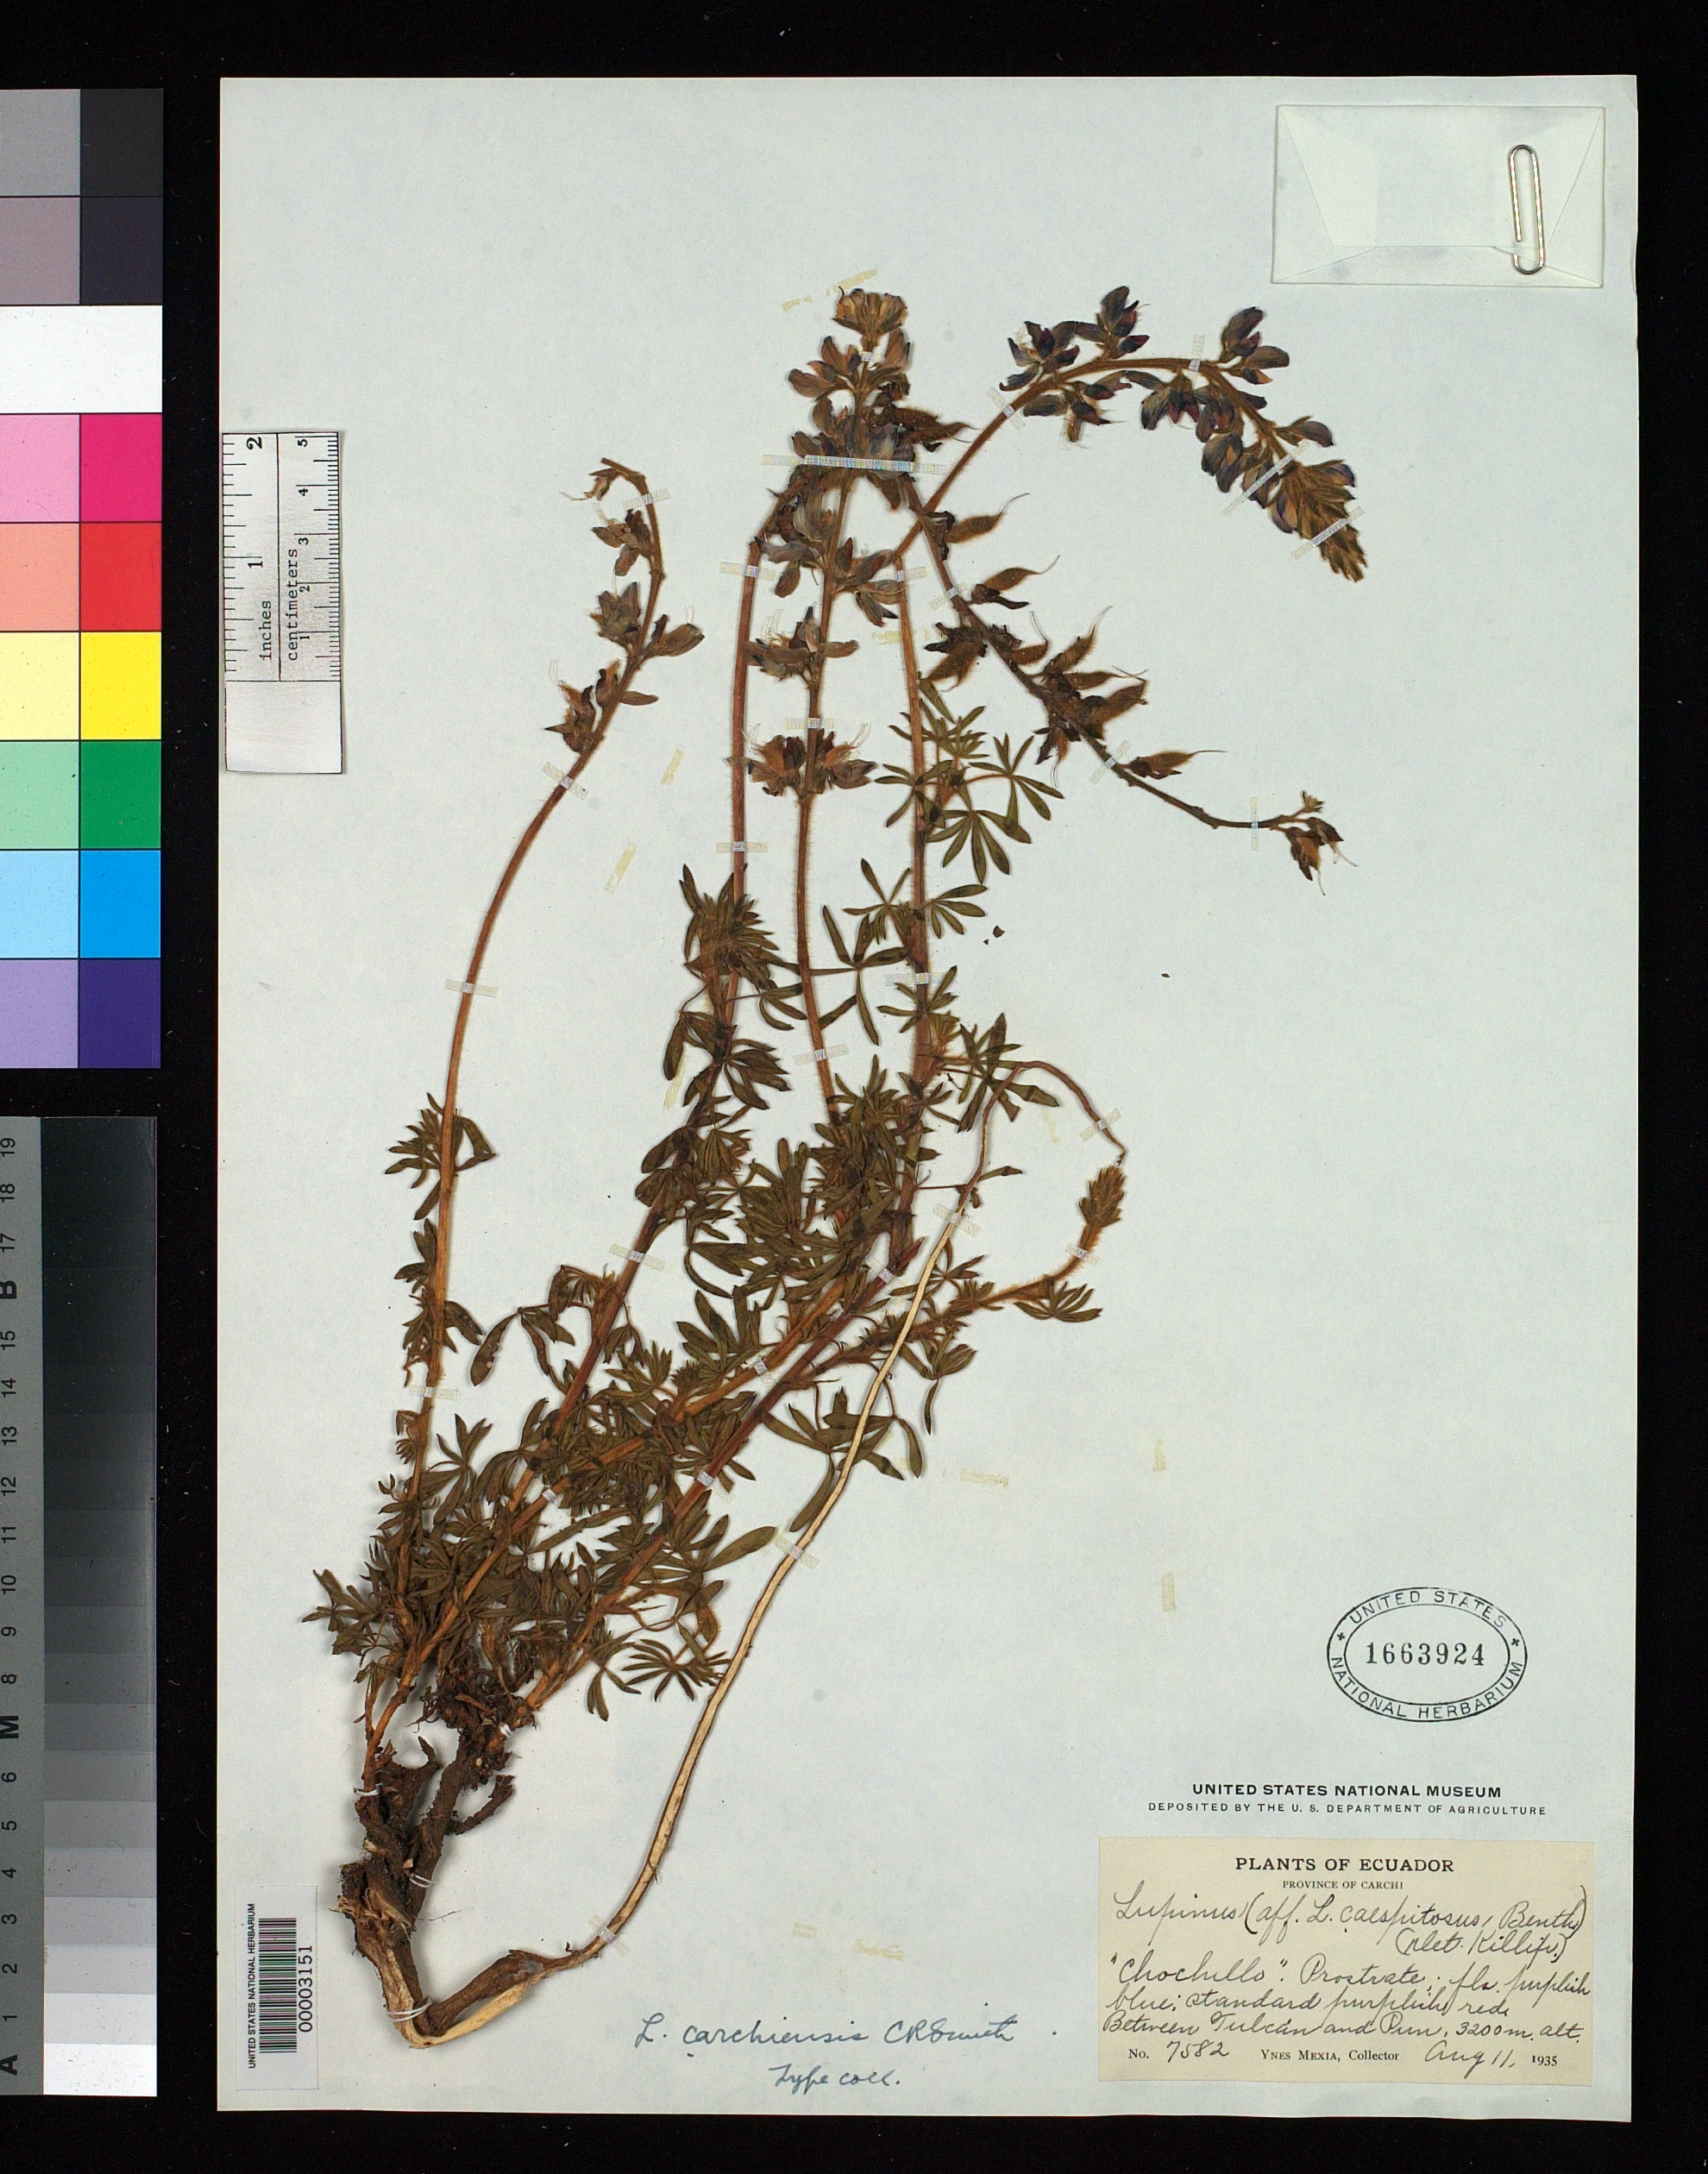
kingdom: Plantae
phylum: Tracheophyta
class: Magnoliopsida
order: Fabales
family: Fabaceae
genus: Lupinus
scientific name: Lupinus carchiensis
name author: C.P. Sm.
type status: Isotype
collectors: Y. Mexia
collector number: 7582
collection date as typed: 11 Aug 1935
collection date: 1935-08-11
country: Ecuador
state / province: Carchi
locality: Between Tulcan and Pun.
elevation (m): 3200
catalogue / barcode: US 1663924